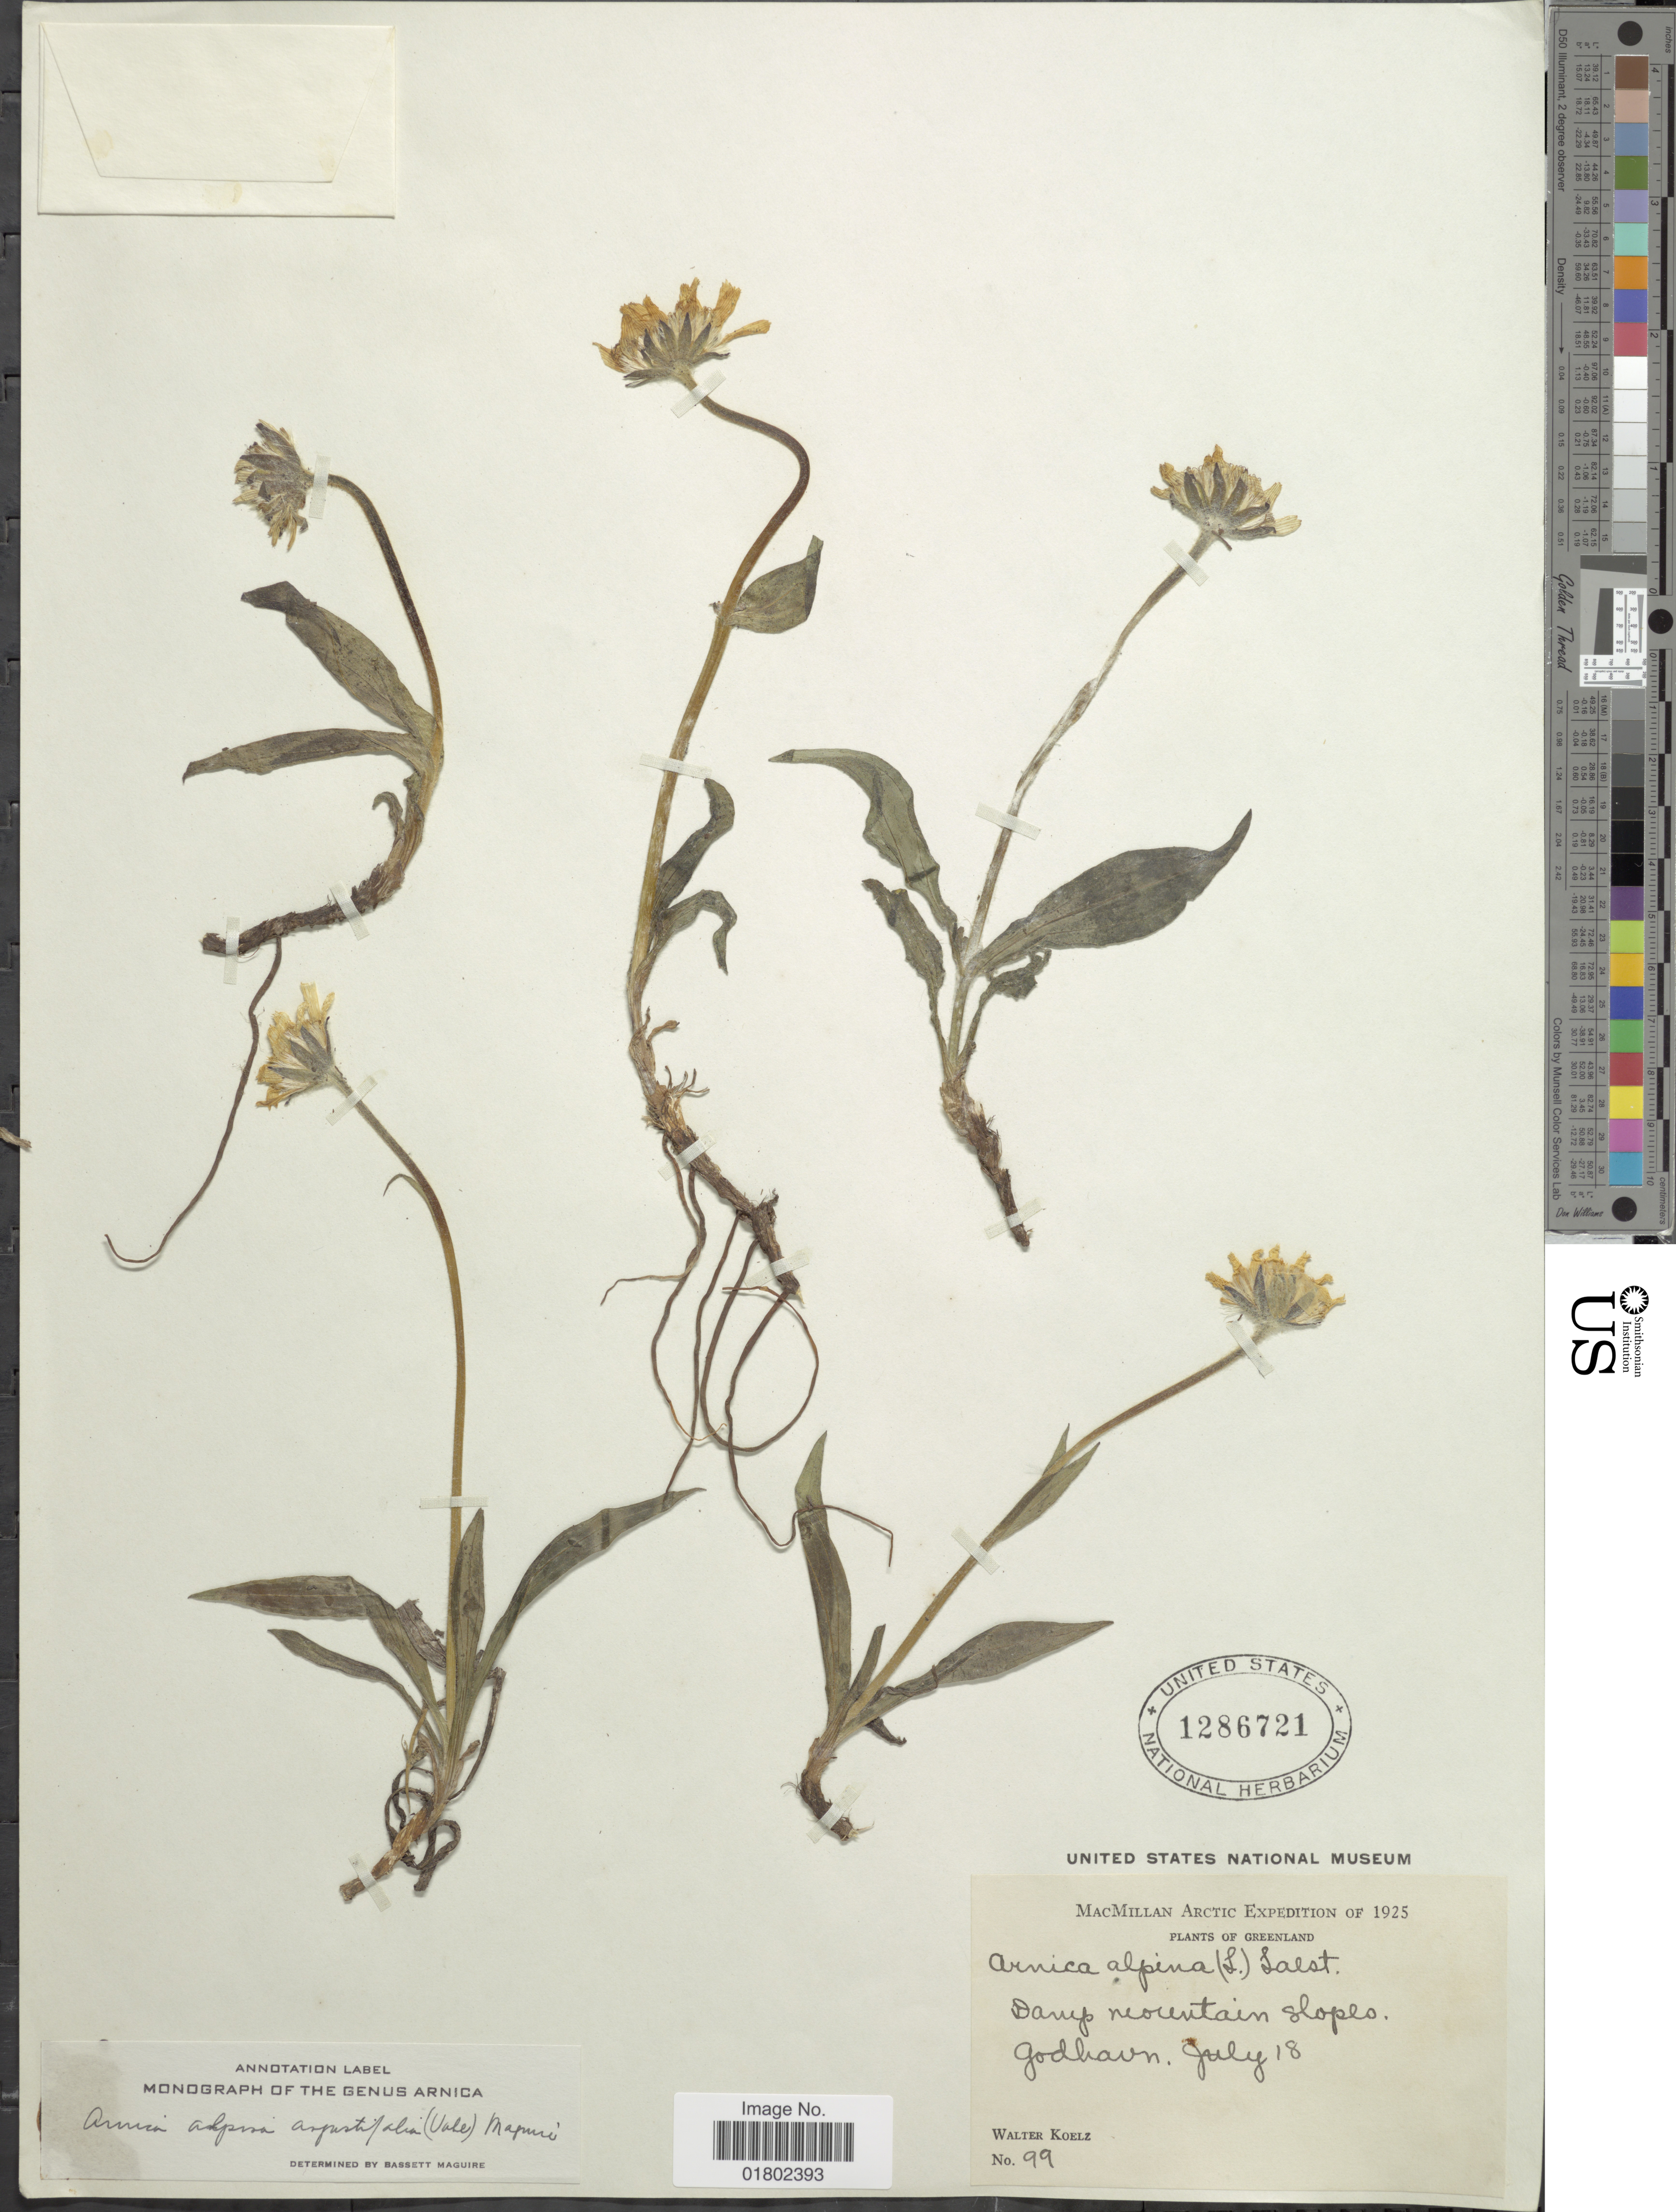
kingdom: Plantae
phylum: Tracheophyta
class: Magnoliopsida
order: Asterales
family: Asteraceae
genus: Arnica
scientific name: Arnica alpina var. angustifolia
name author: (Vahl) Maguire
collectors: W. N. Koelz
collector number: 99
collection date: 1925-07-18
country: Greenland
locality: Godhavn.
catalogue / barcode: US 1286721